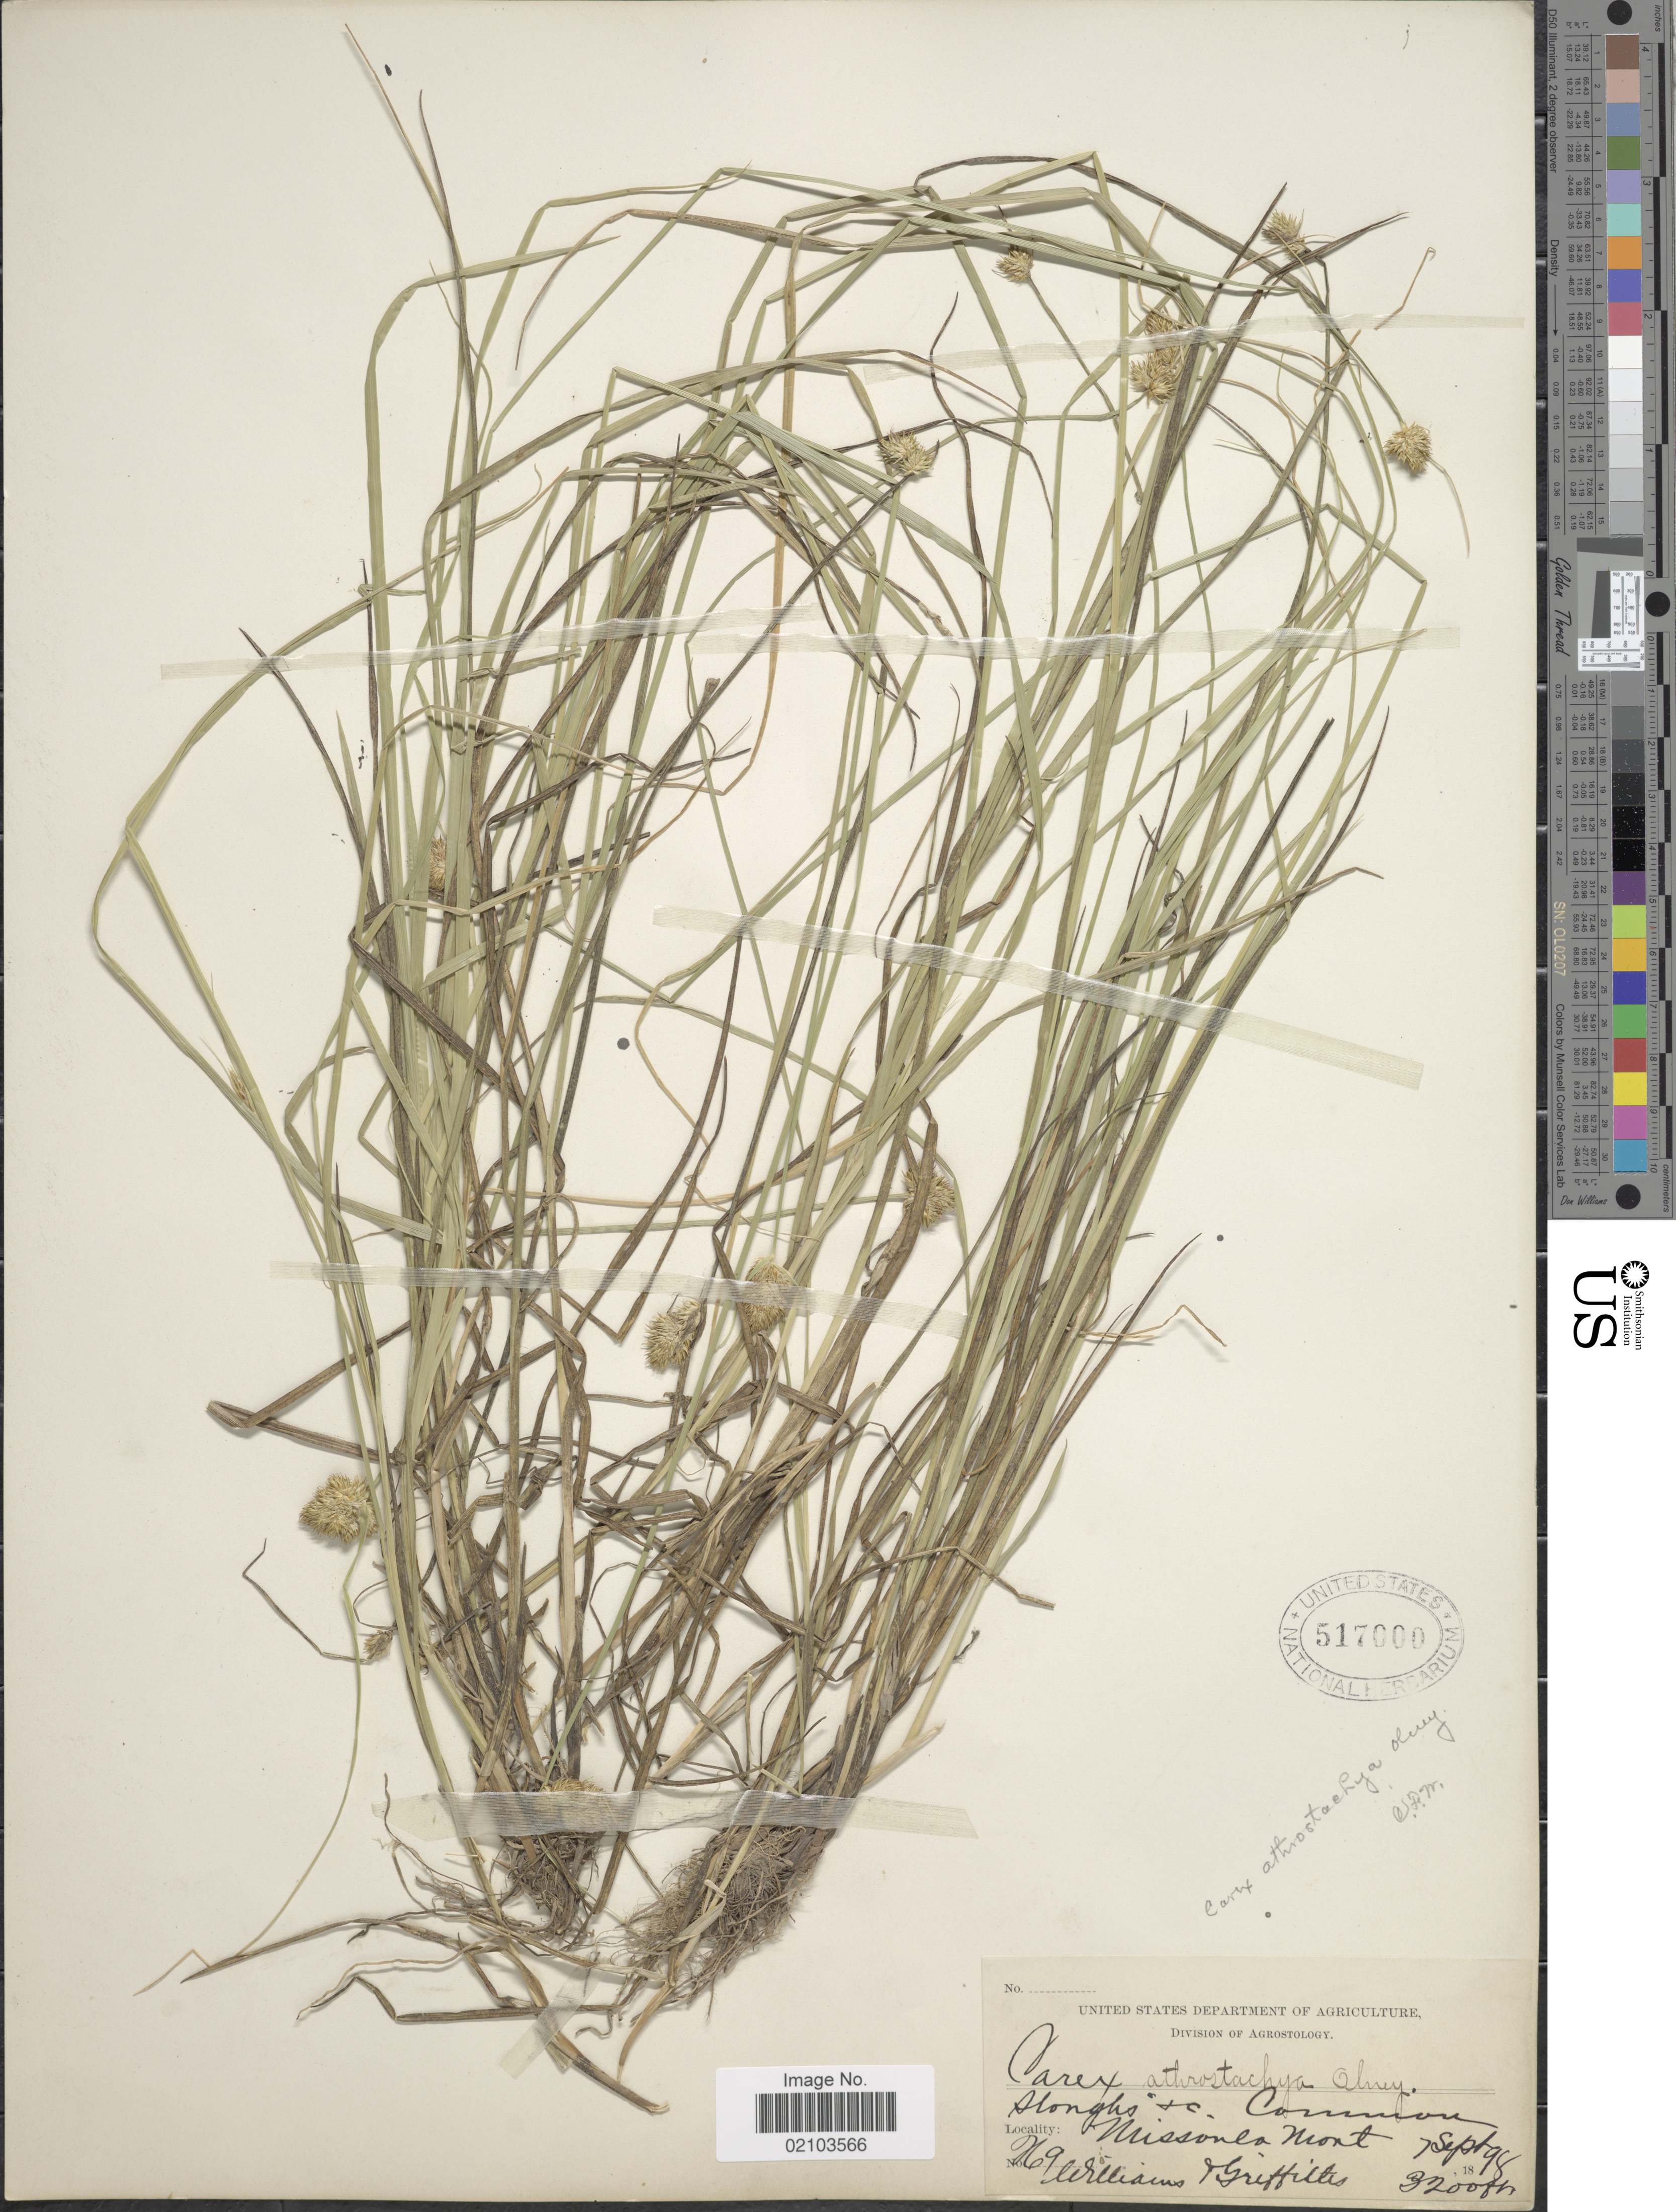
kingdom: Plantae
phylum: Tracheophyta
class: Liliopsida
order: Poales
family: Cyperaceae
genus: Carex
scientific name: Carex athrostachya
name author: Olney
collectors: -- Williams & -- Griffiths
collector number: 269*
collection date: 1898-09-07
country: United States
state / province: Montana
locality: Missoula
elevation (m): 975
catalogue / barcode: US 517000